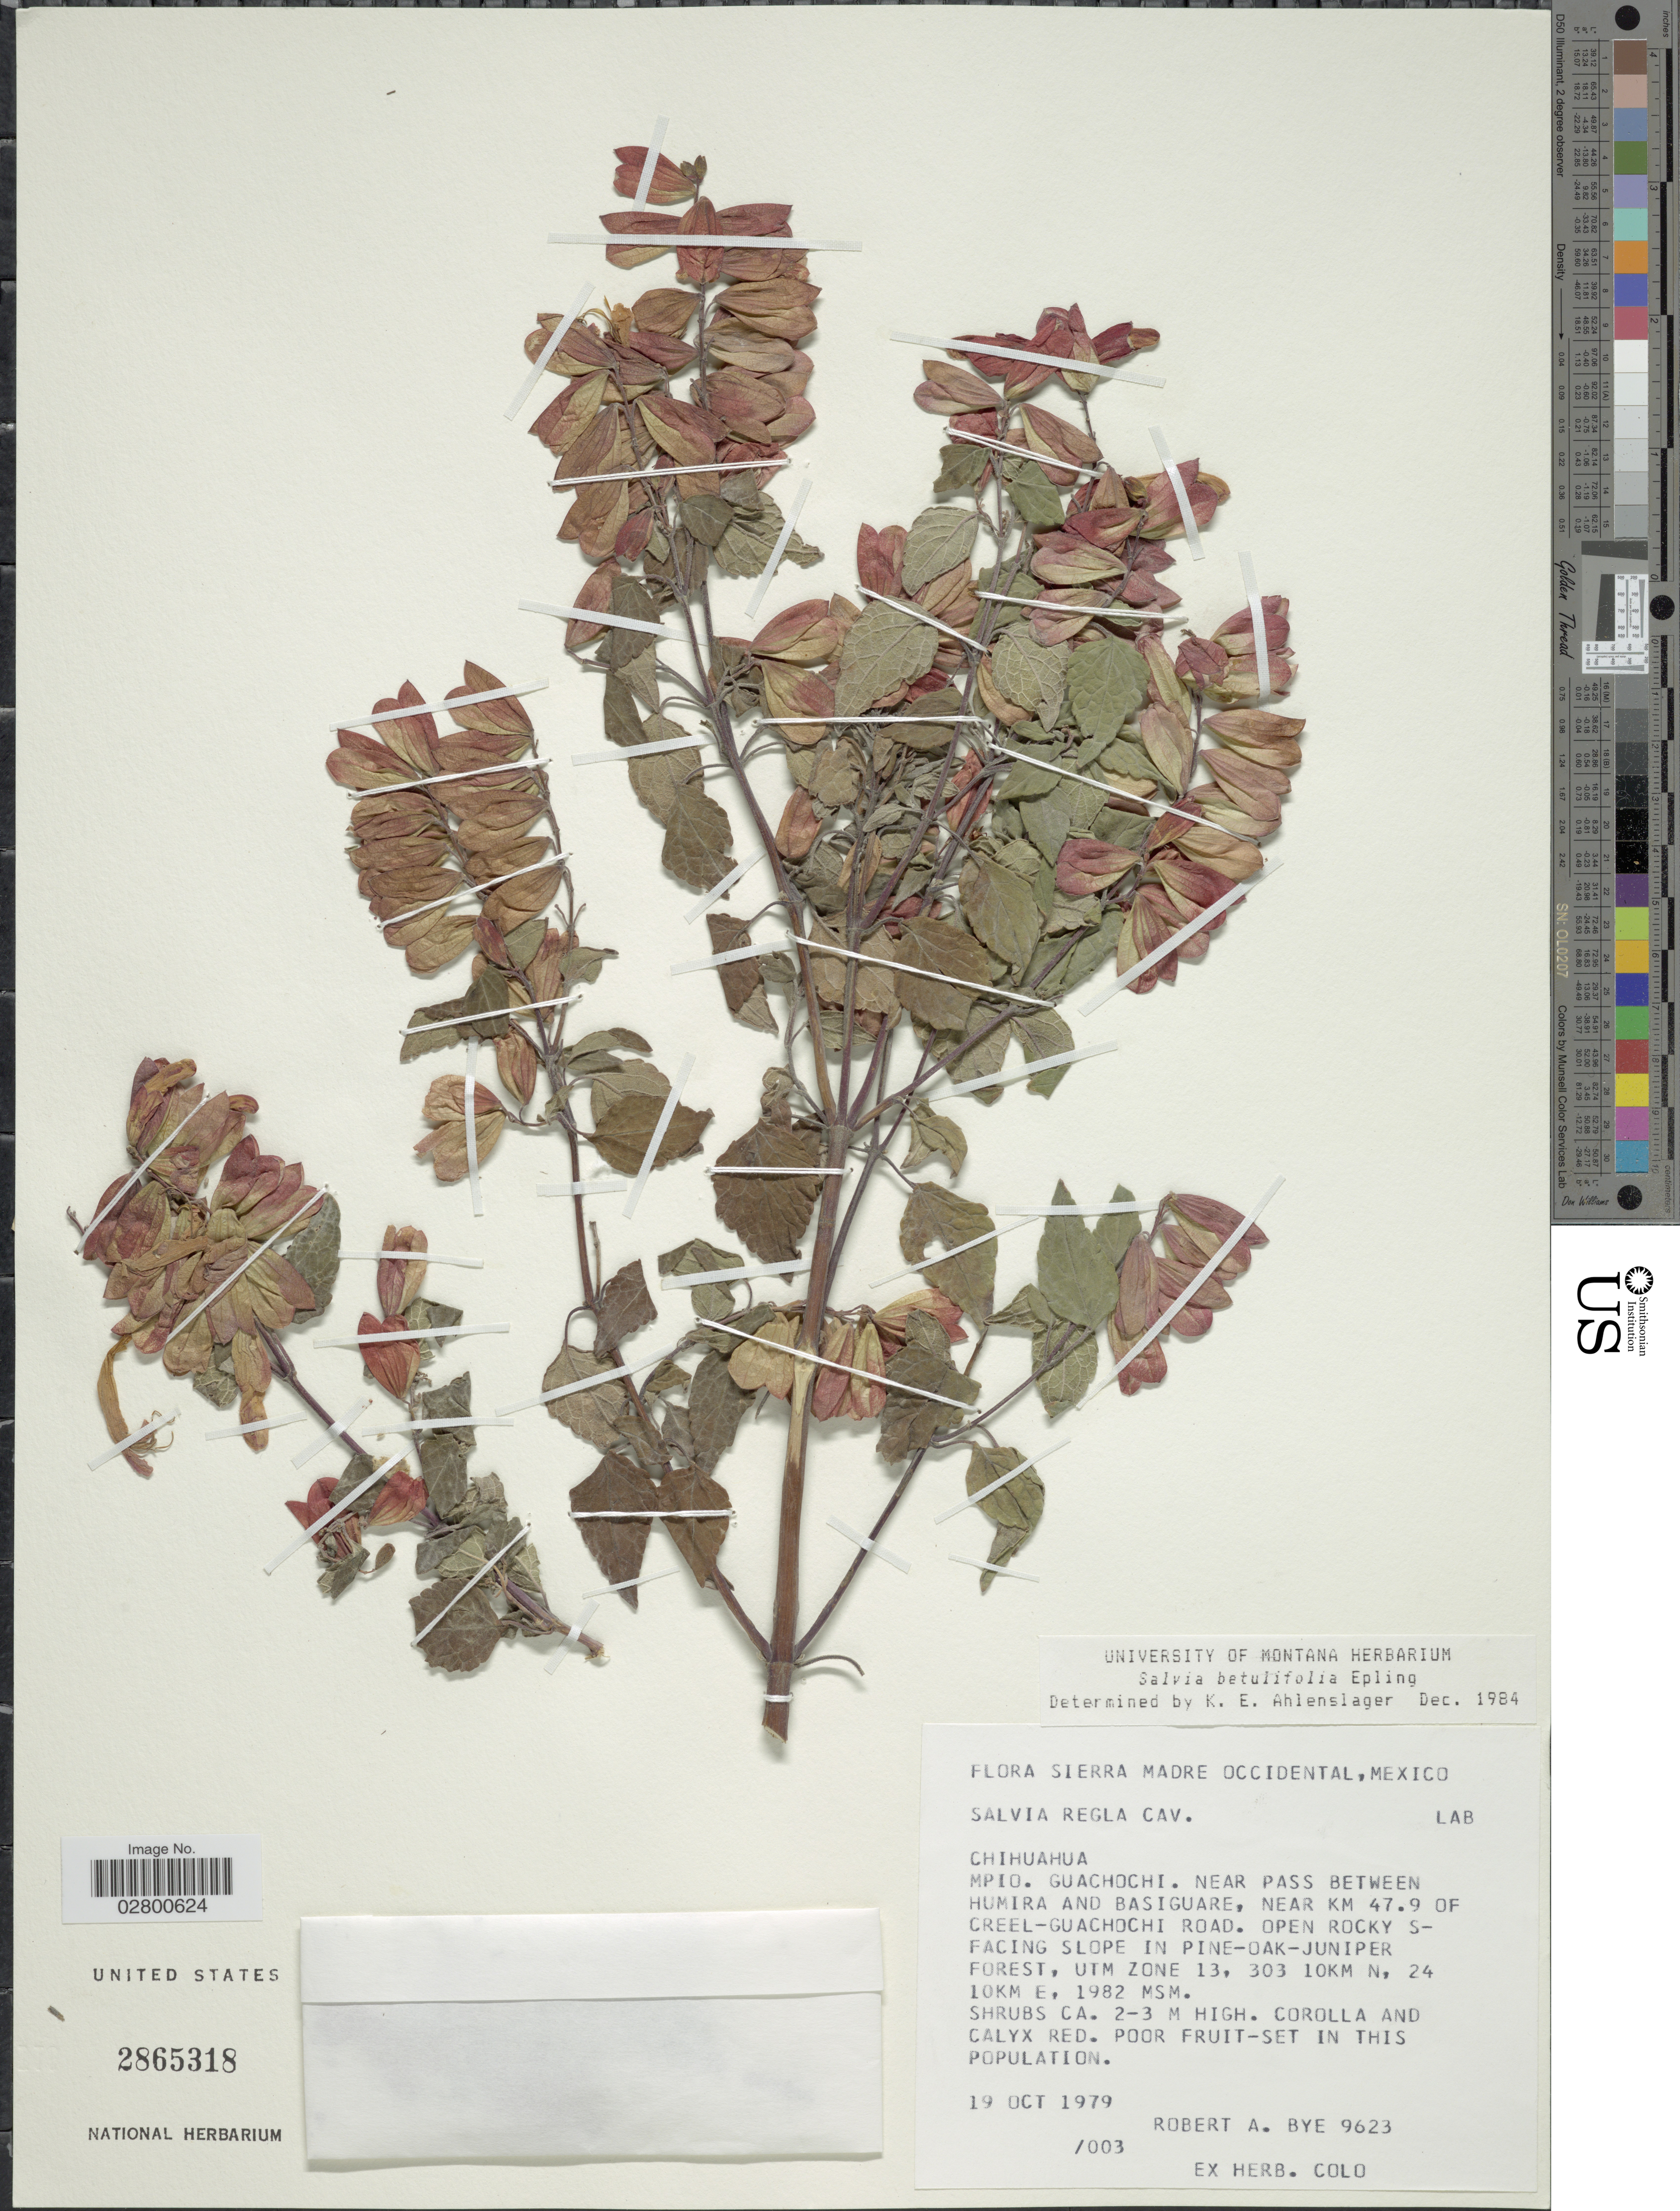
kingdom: Plantae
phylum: Tracheophyta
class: Magnoliopsida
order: Lamiales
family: Lamiaceae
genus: Salvia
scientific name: Salvia betulifolia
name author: Epling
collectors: R. A. Bye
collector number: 9623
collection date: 1979-10-19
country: Mexico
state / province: Chihuahua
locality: Sierra Madre Occidental. Mpio. Guachochi. Near pass between Humira and Basiguare, near km 47.9 of Creel-Guachochi road. Open rocky S-facing slope in pine-oak-juniper forest, UTM zone 13, 303 10km N, 24 10km E, 1982 MSM..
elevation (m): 1982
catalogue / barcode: US 2865318